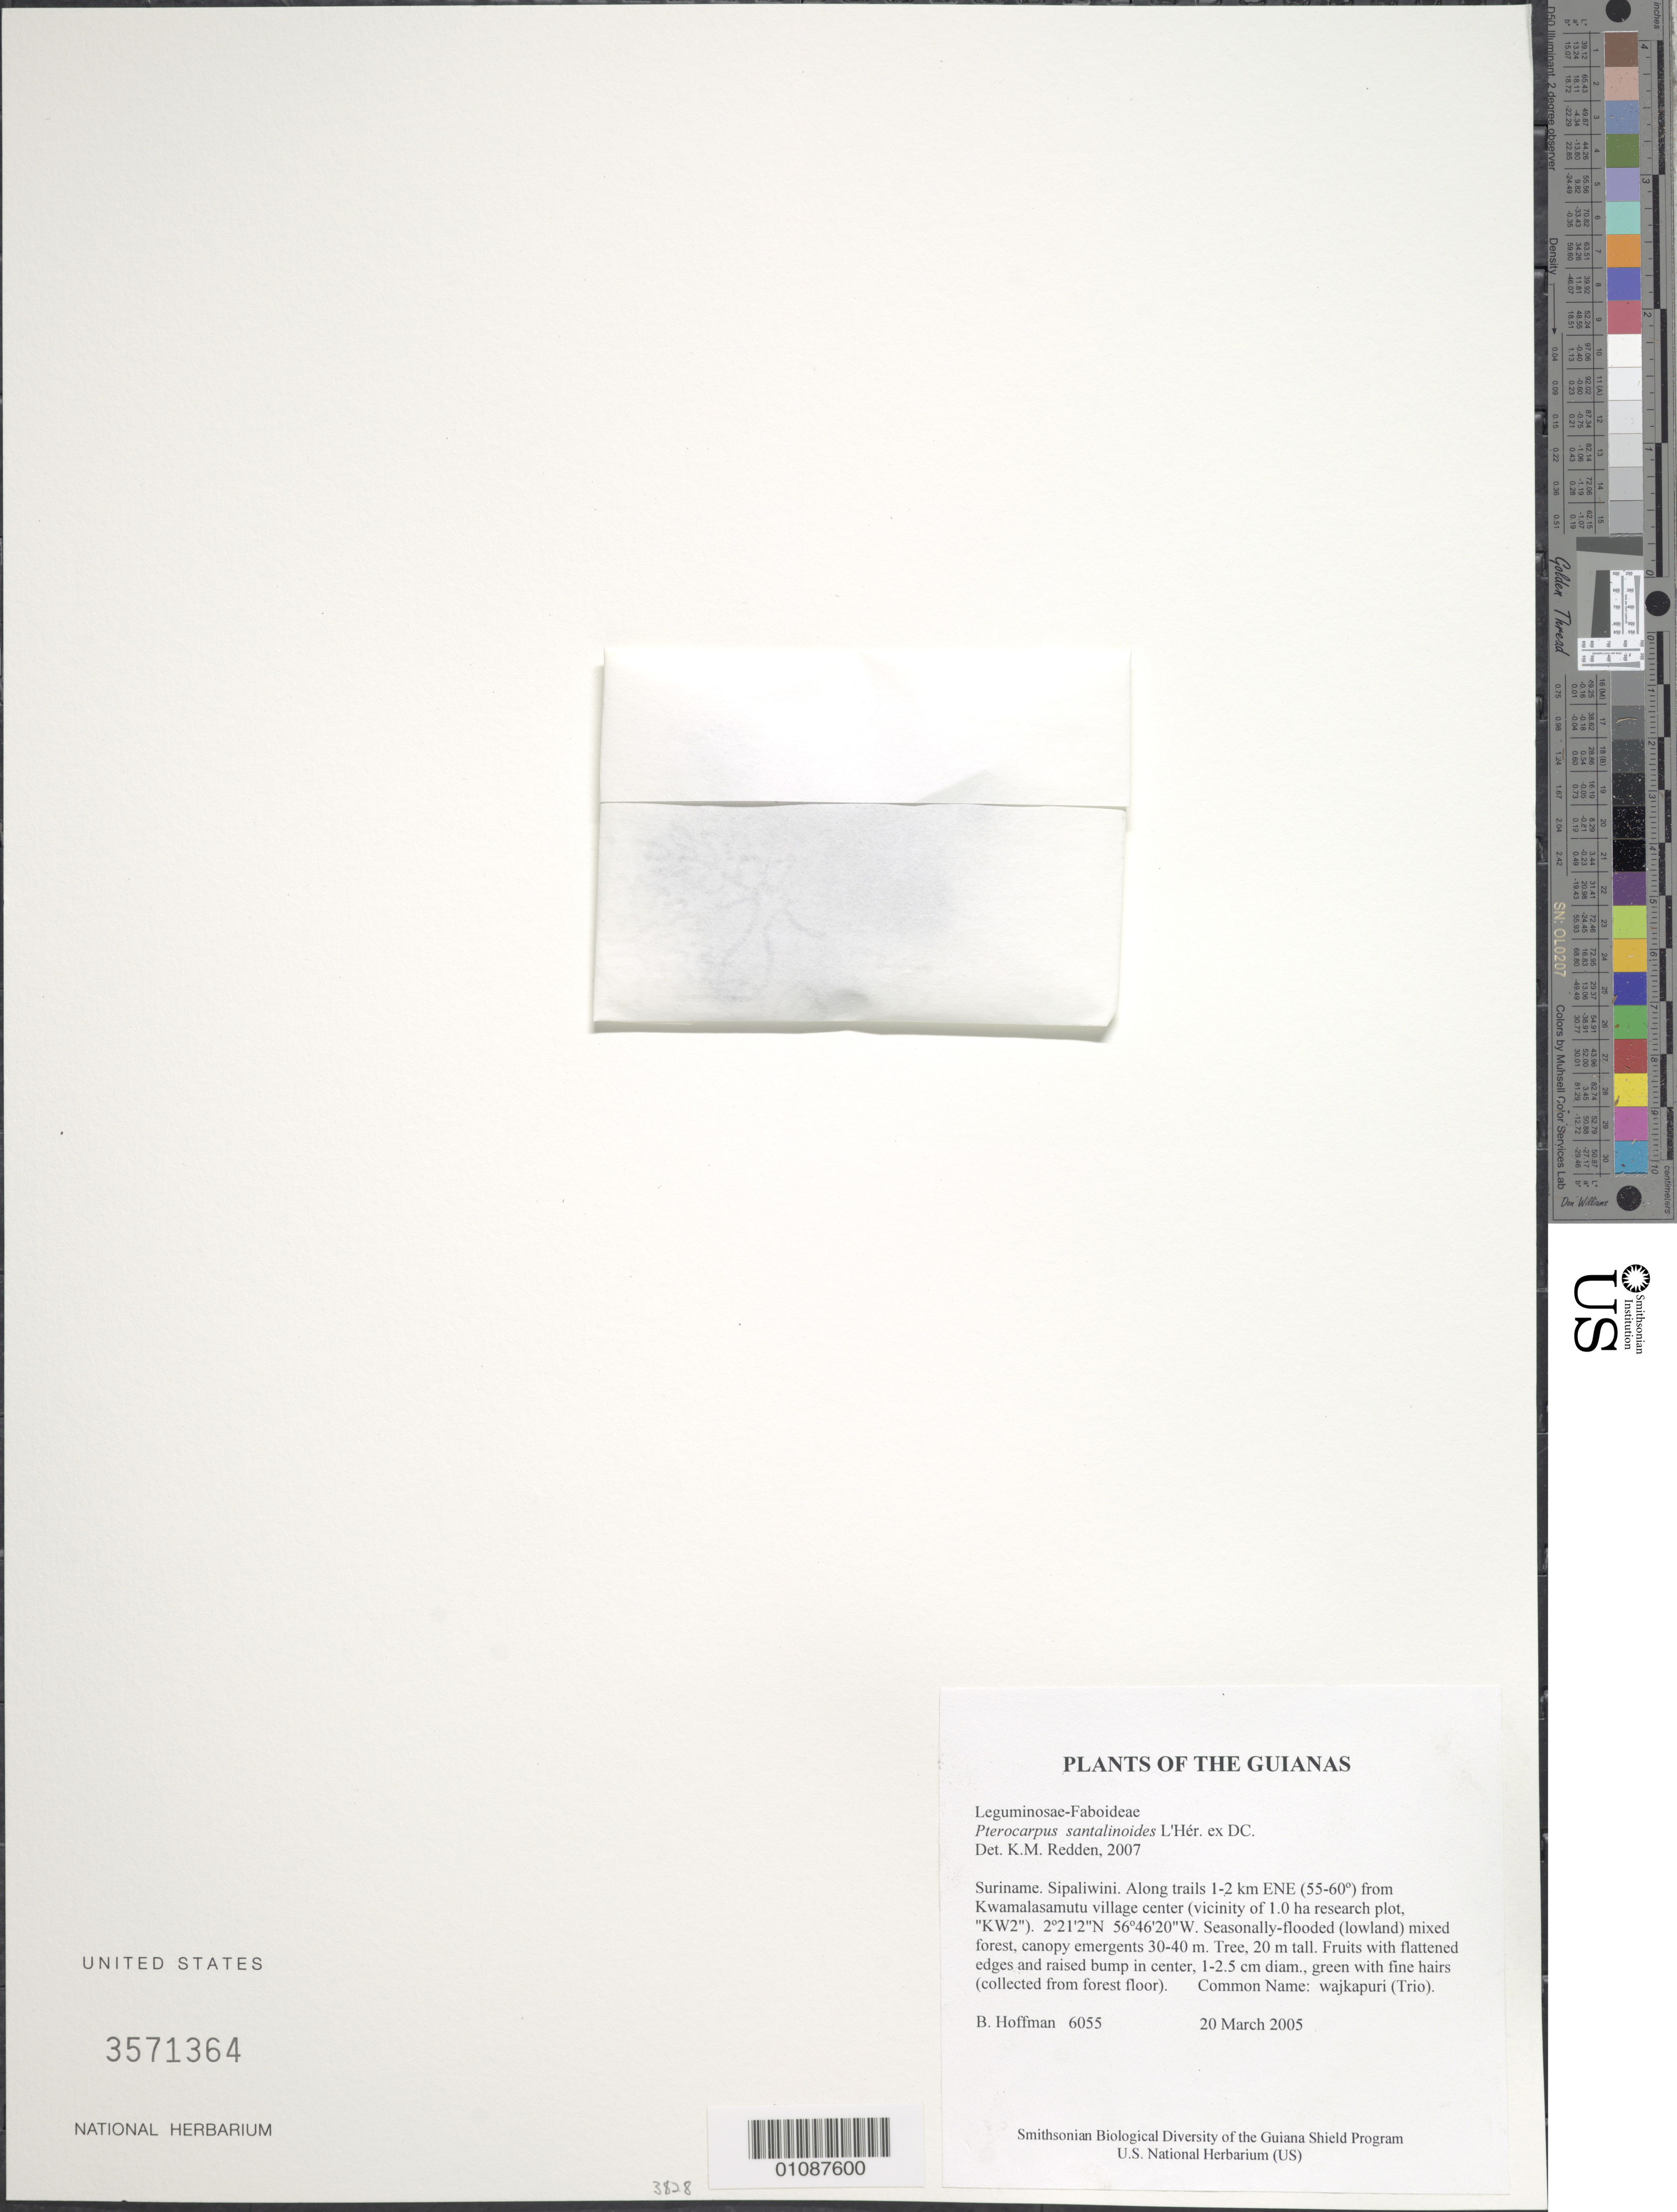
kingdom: Plantae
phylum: Tracheophyta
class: Magnoliopsida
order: Fabales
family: Fabaceae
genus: Pterocarpus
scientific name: Pterocarpus santalinoides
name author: L'Hér. ex DC.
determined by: Redden, K. M.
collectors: B. Hoffman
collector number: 6055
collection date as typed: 20 March 2005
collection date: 2005-03-20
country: Suriname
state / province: Sipaliwini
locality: Along trails 1-2 km ENE (55-60º) from Kwamalasamutu village center (vicinity of 1.0 ha research plot, "KW2")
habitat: Seasonally-flooded (lowland) mixed forest, canopy emergents 30-40 m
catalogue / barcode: US 3571364